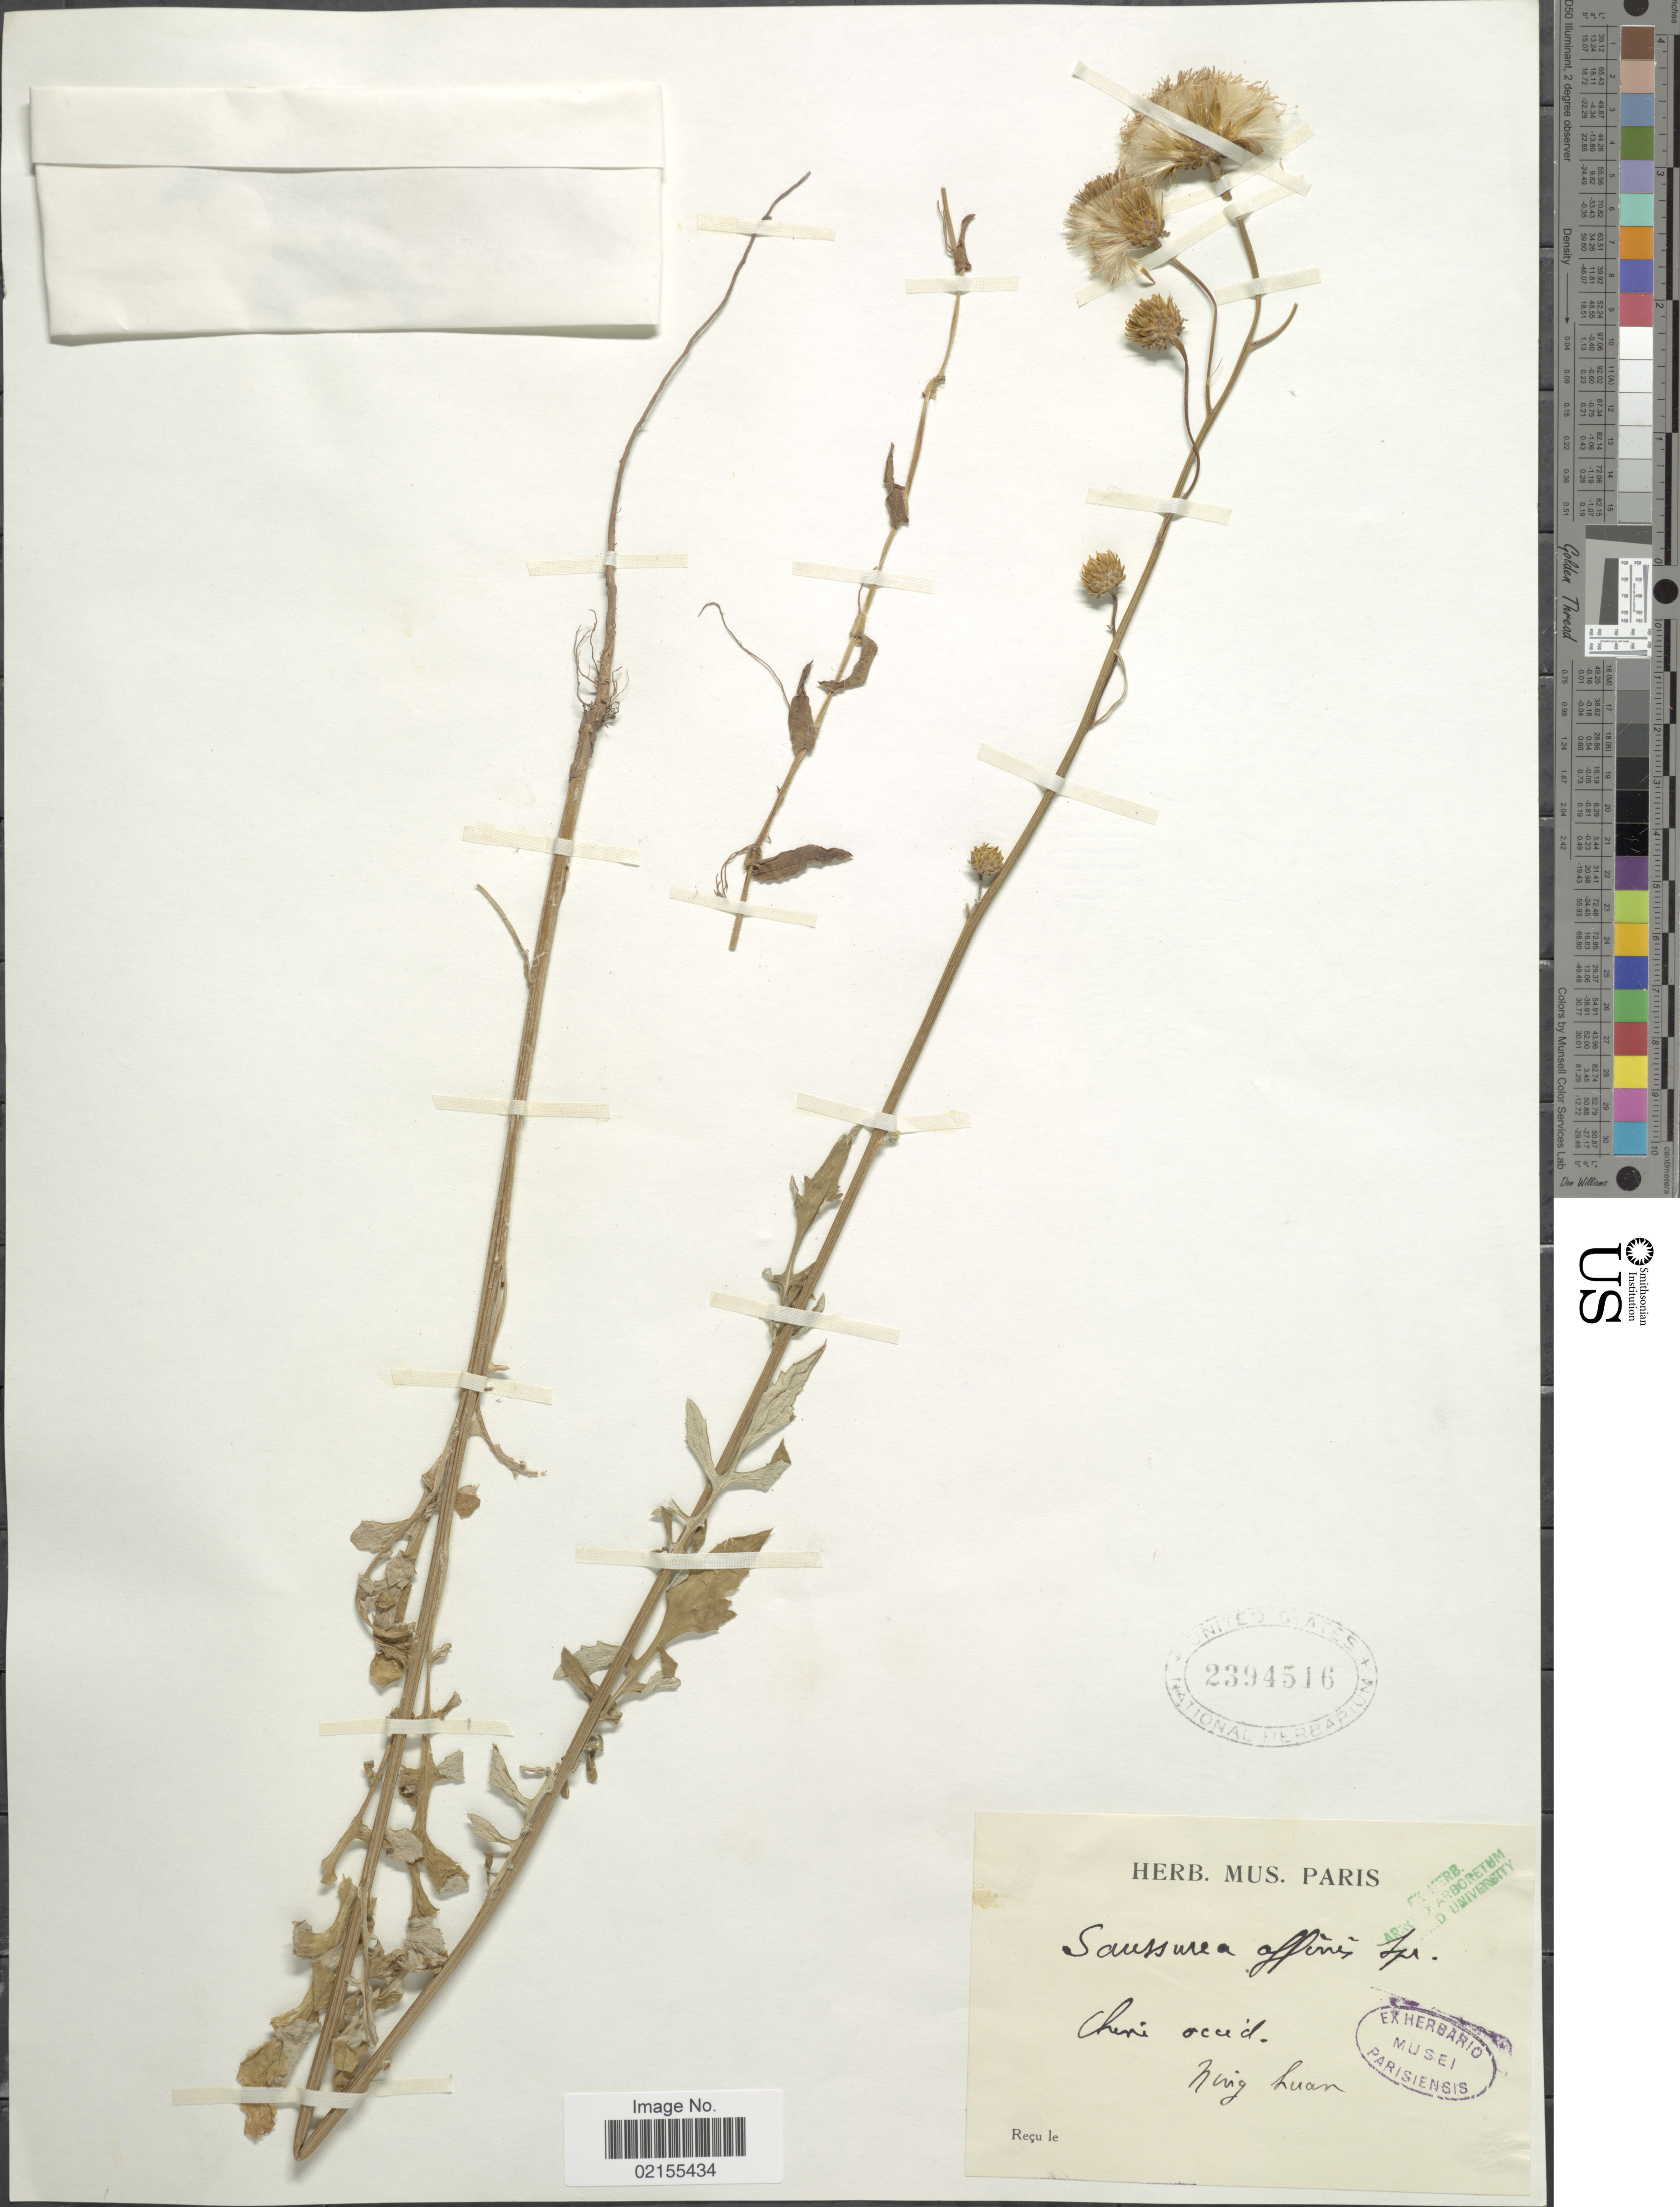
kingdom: Plantae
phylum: Tracheophyta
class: Magnoliopsida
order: Asterales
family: Asteraceae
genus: Hemistepta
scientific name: Hemistepta lyrata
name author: Bunge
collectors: ex herb. Mus. Paris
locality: Chere occid., Ming Huan [interpreted]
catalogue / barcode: US 2394516